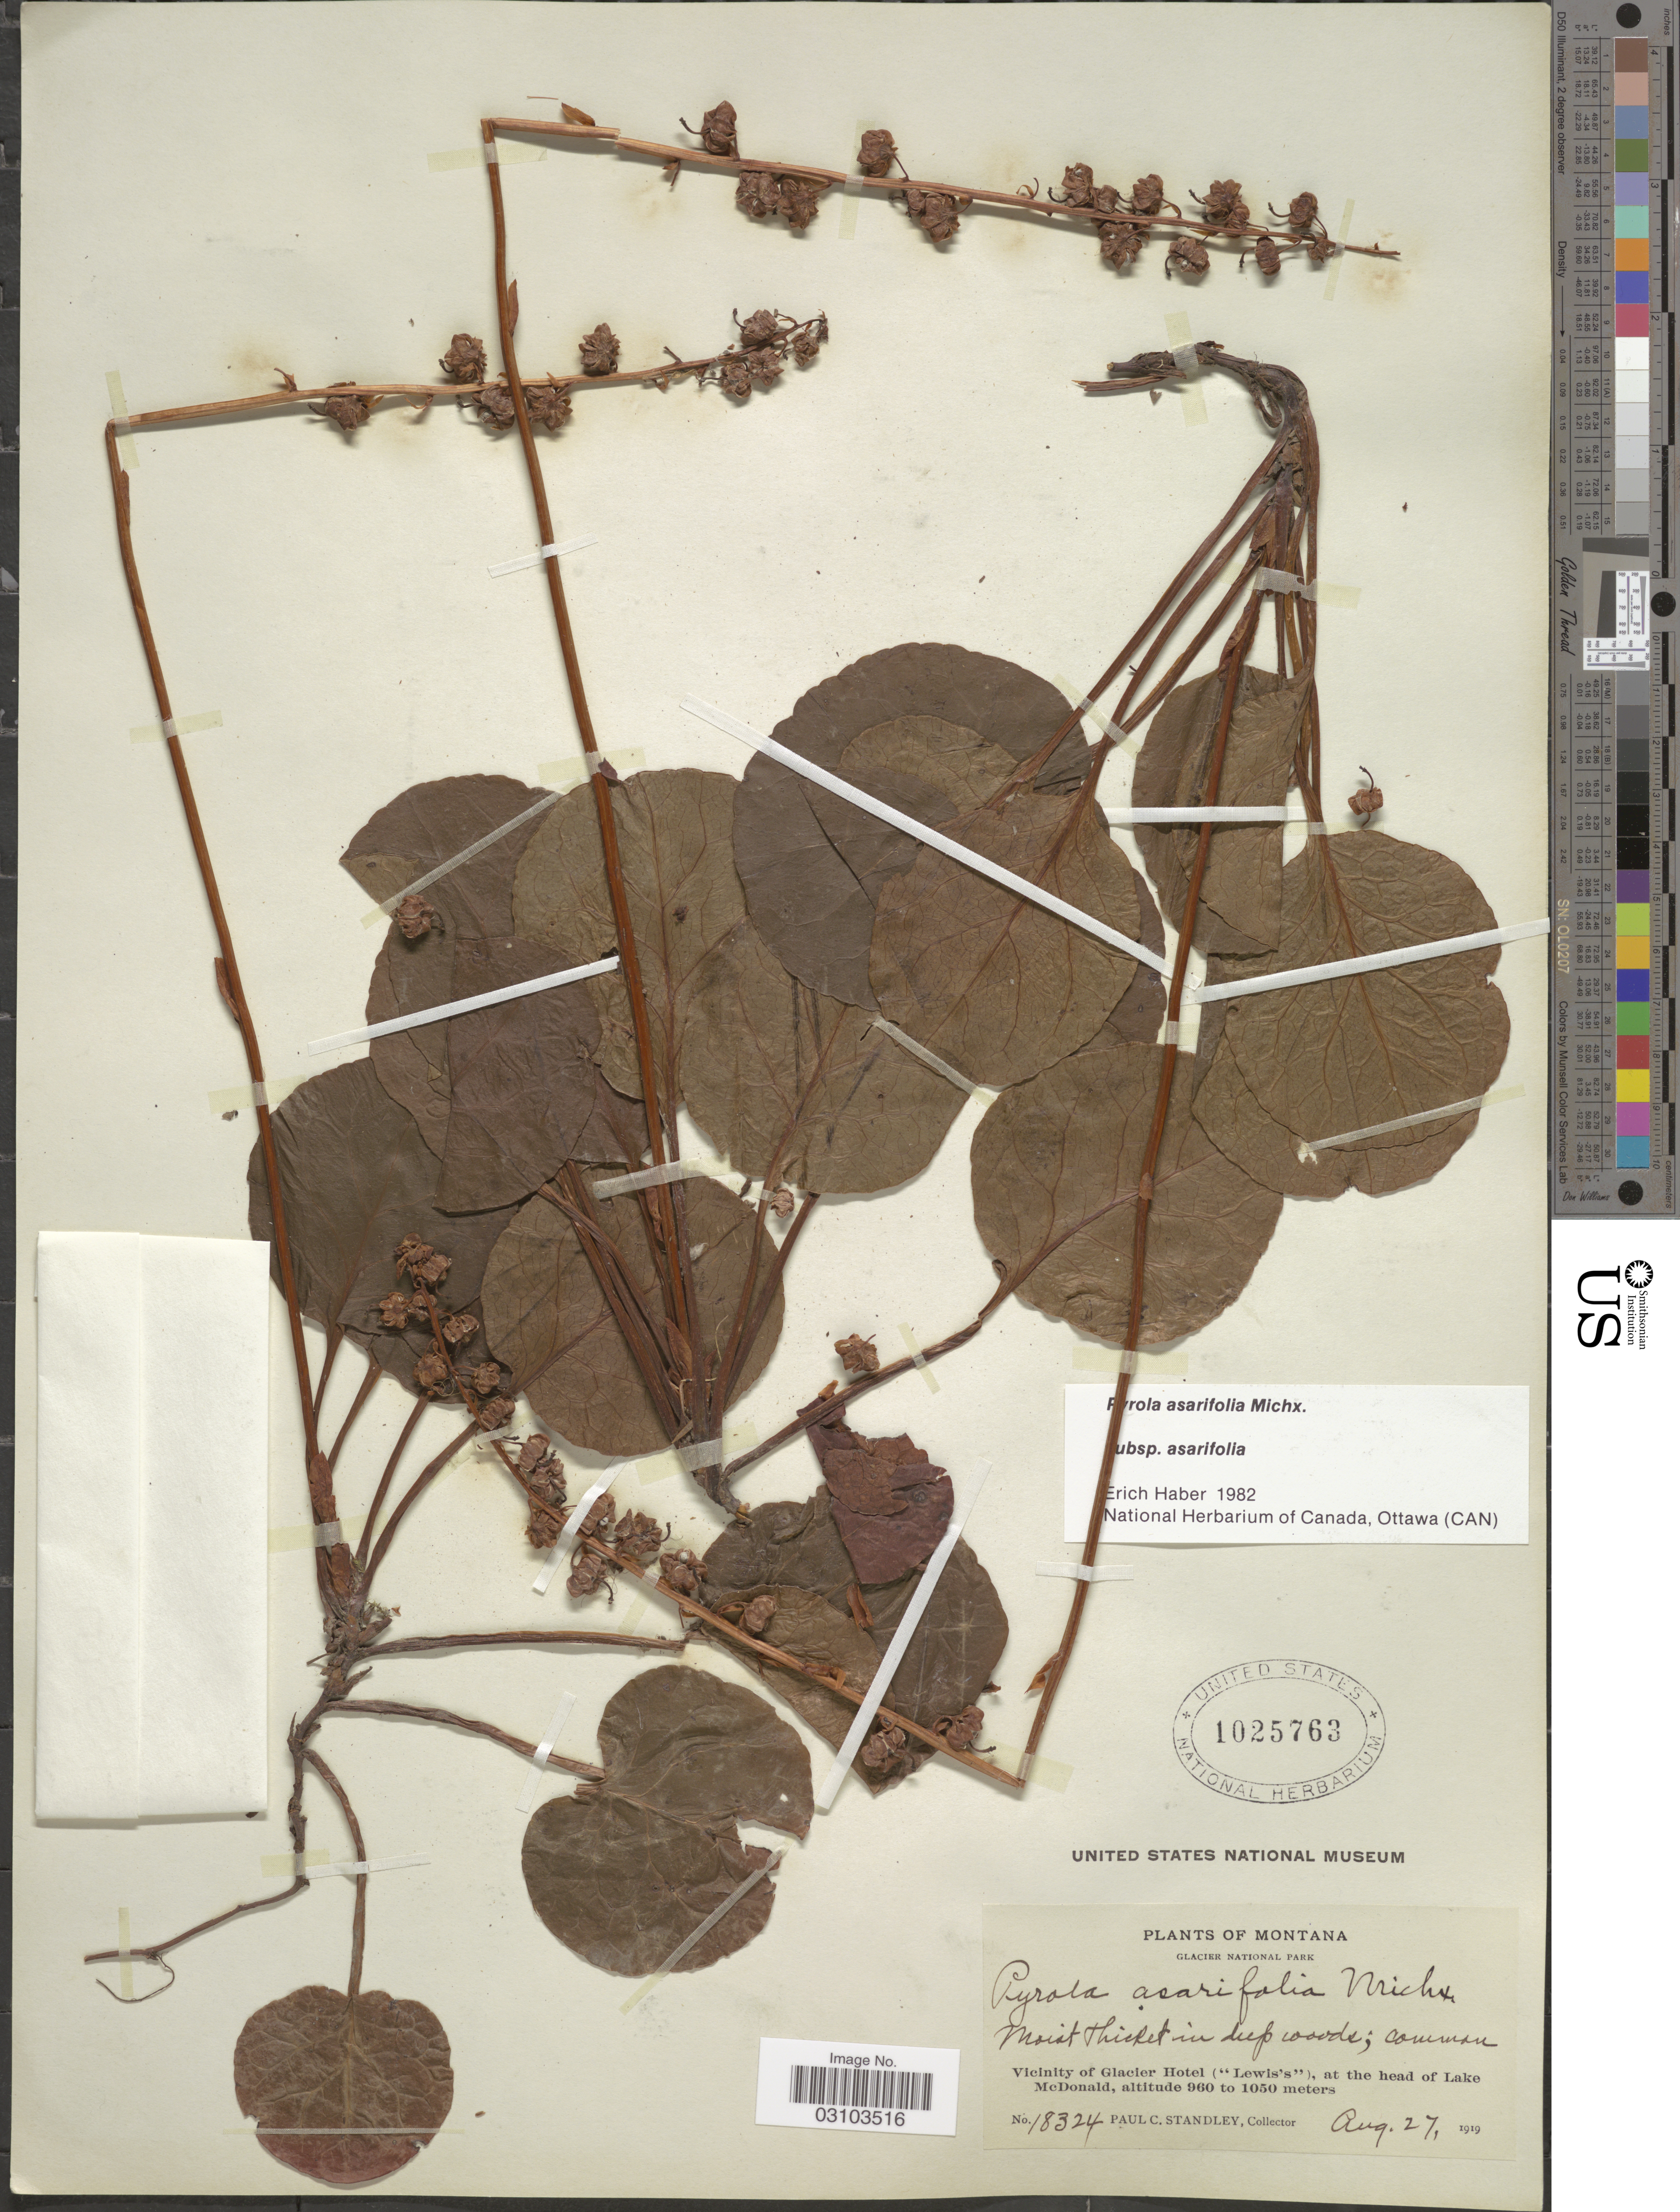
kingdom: Plantae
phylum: Tracheophyta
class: Magnoliopsida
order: Ericales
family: Ericaceae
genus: Pyrola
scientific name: Pyrola asarifolia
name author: Michx.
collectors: P. C. Standley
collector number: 18324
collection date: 1919-08-27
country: United States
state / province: Montana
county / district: Flathead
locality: Glacier National Park, Vicinity of Glacier Hotel ("Lewis's"), at the head of Lake McDonald.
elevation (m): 960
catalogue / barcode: US 1025763